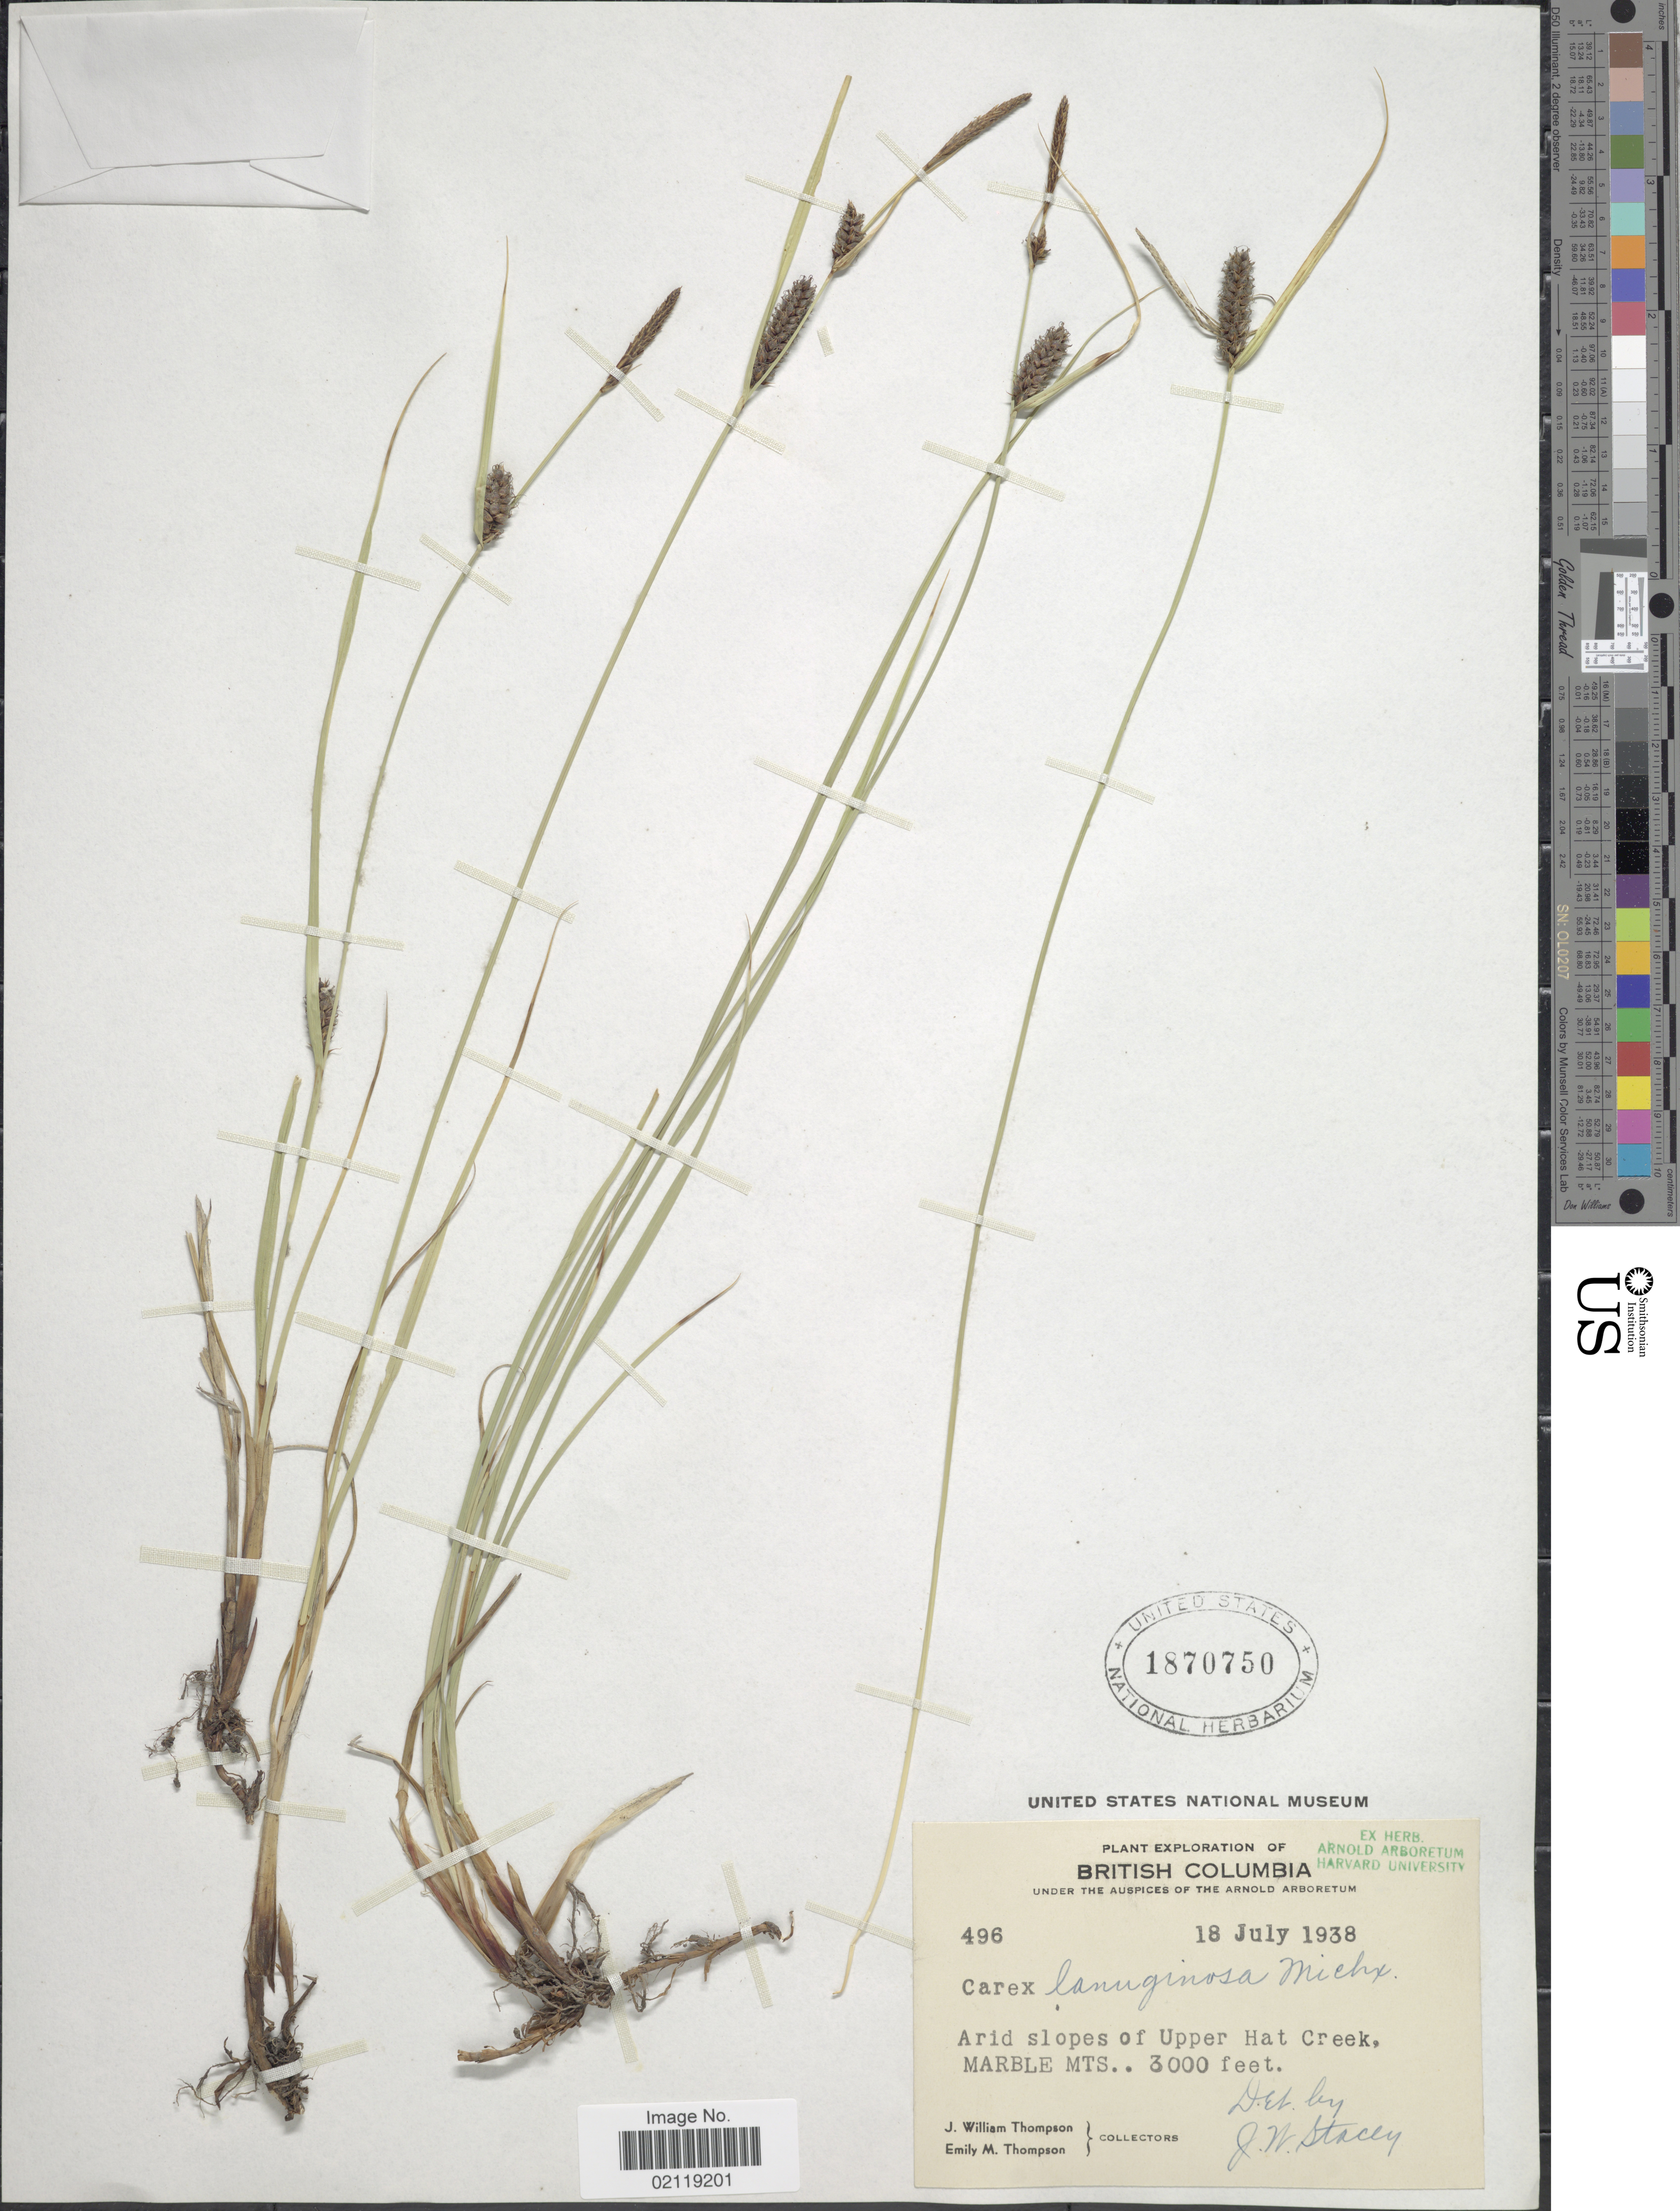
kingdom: Plantae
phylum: Tracheophyta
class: Liliopsida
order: Poales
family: Cyperaceae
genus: Carex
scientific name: Carex pellita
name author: Muhl. ex Willd.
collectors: J. W. Thompson & E. M. Thompson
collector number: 496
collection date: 1938-07-18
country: Canada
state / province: British Columbia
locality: Arid slopes of Upper Hat Creek, Marble Mts.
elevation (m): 914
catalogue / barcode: US 1870750